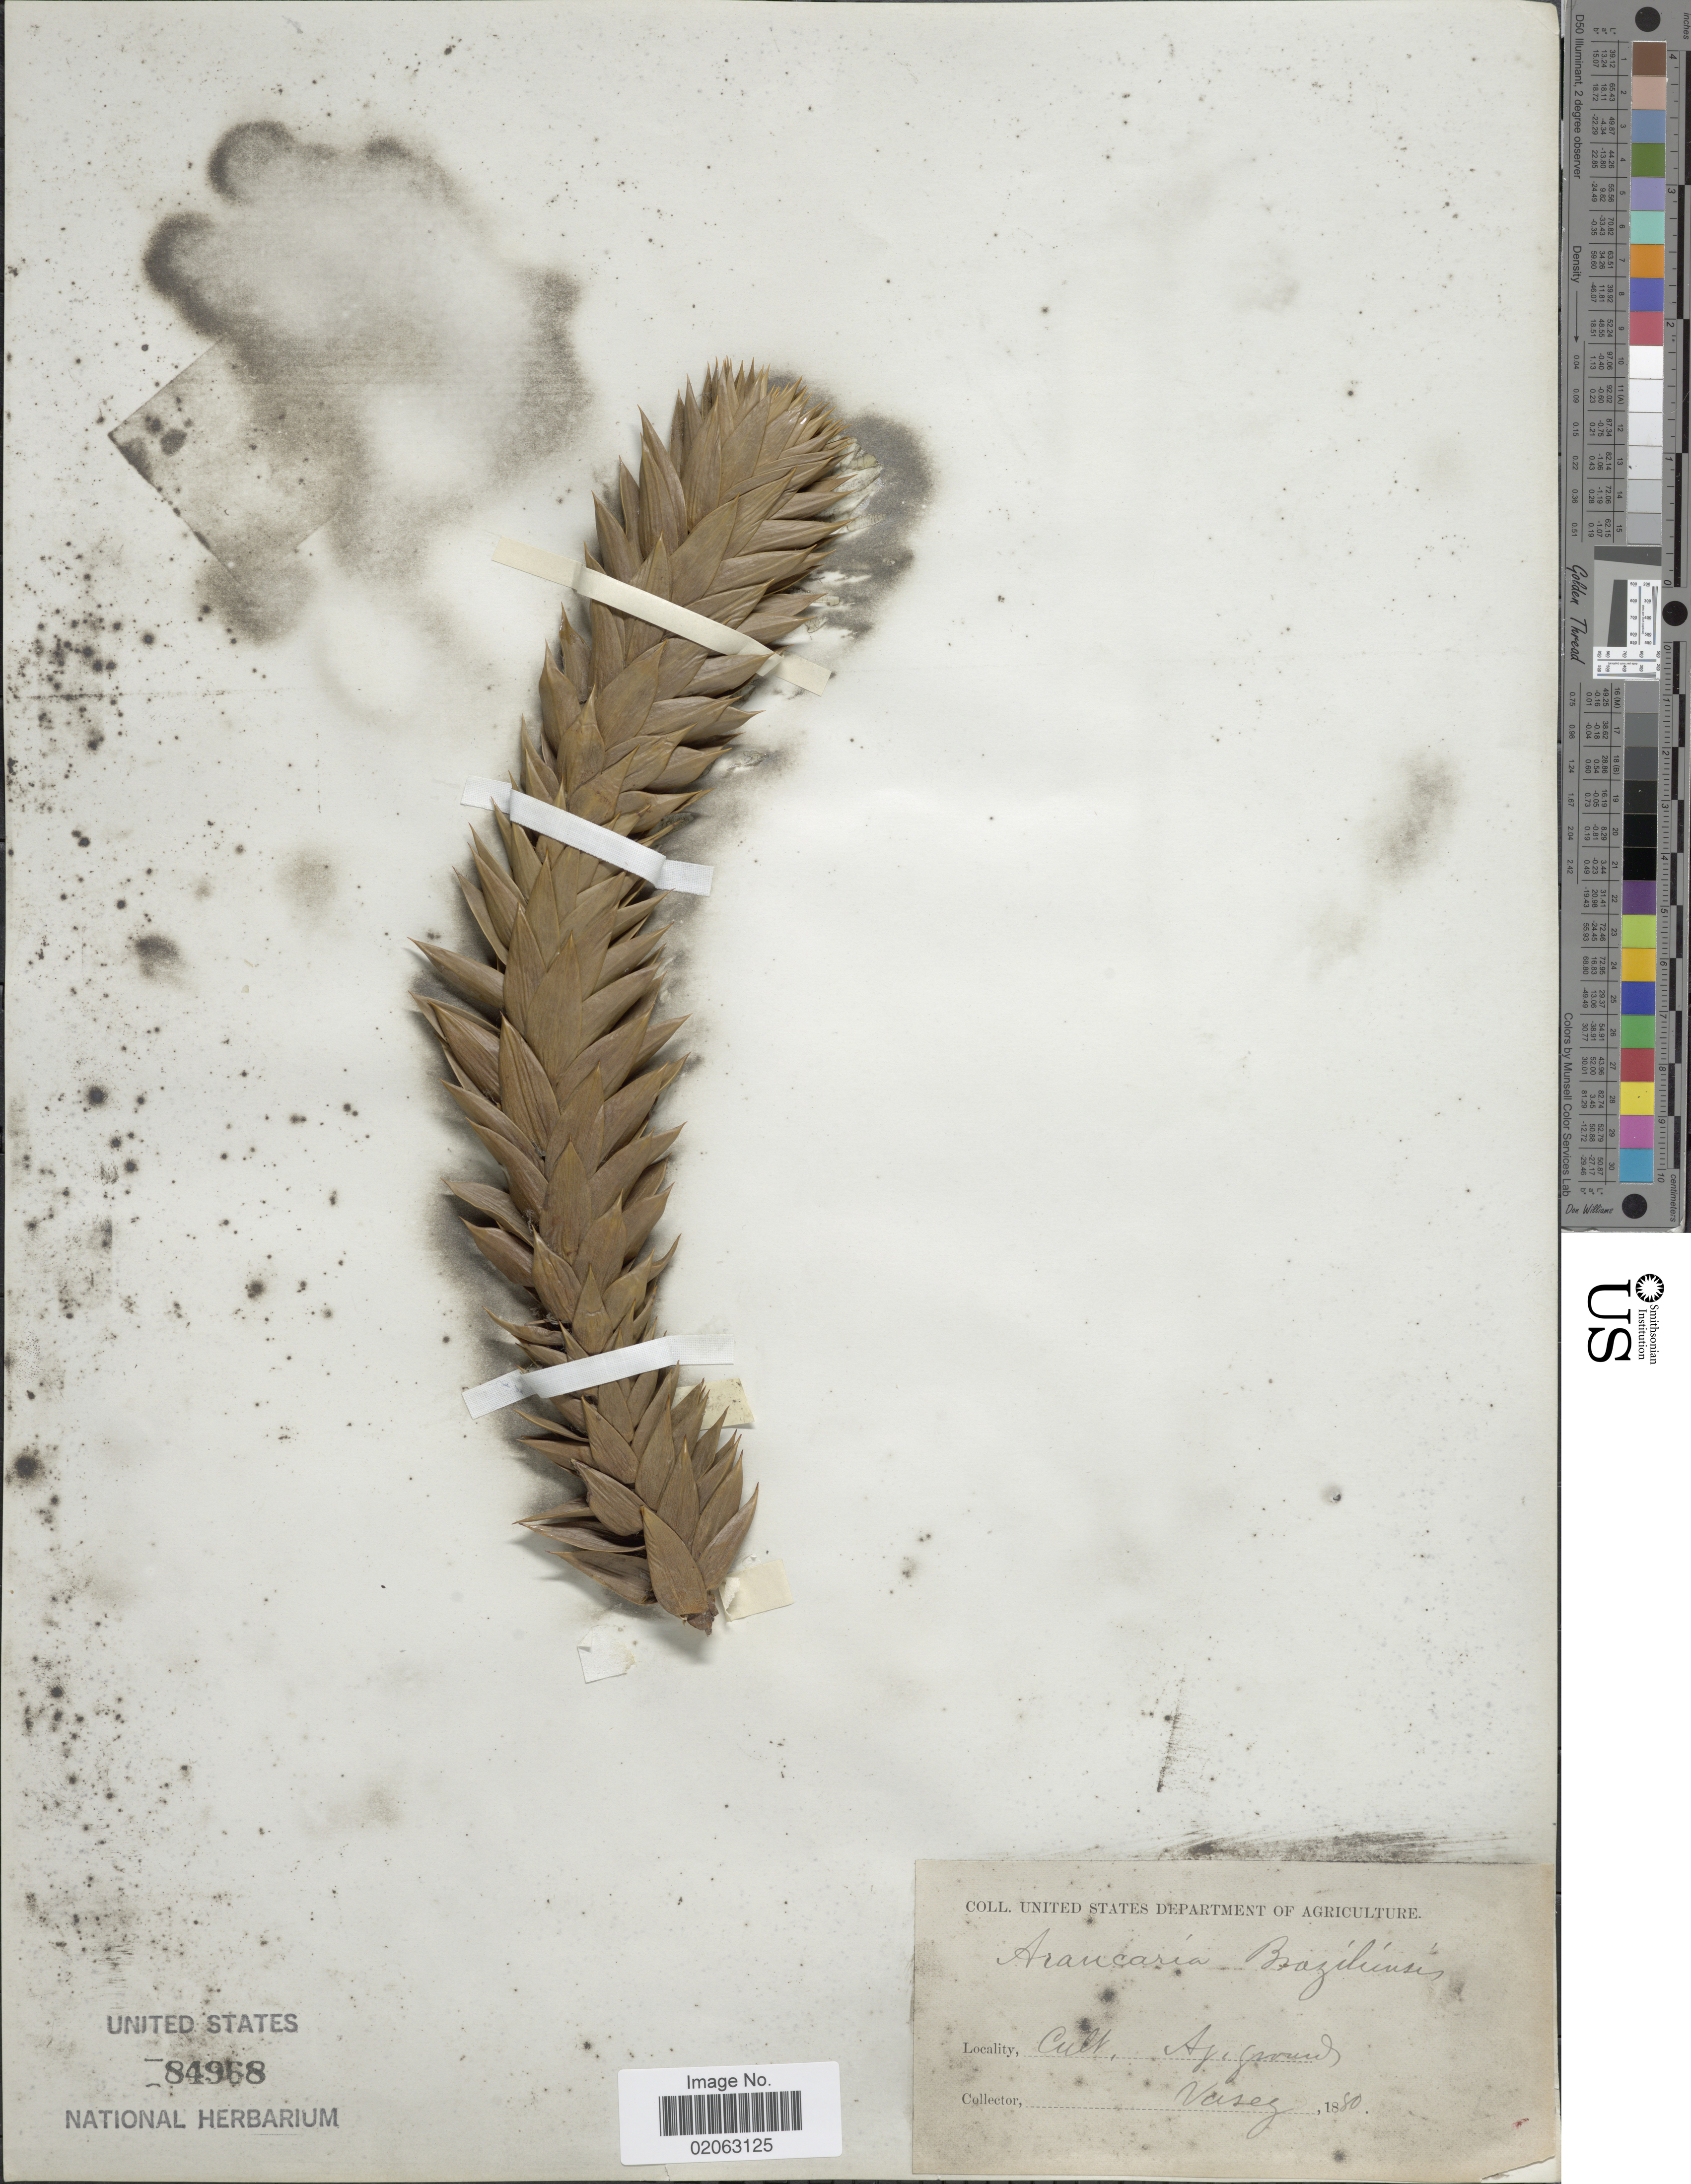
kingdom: Plantae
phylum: Tracheophyta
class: Pinopsida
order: Pinales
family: Araucariaceae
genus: Araucaria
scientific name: Araucaria angustifolia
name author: (Bertol.) Kuntze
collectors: Vasey, --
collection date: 1880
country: United States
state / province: District of Columbia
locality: Cult. Agr. grounds.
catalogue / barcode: US 84968